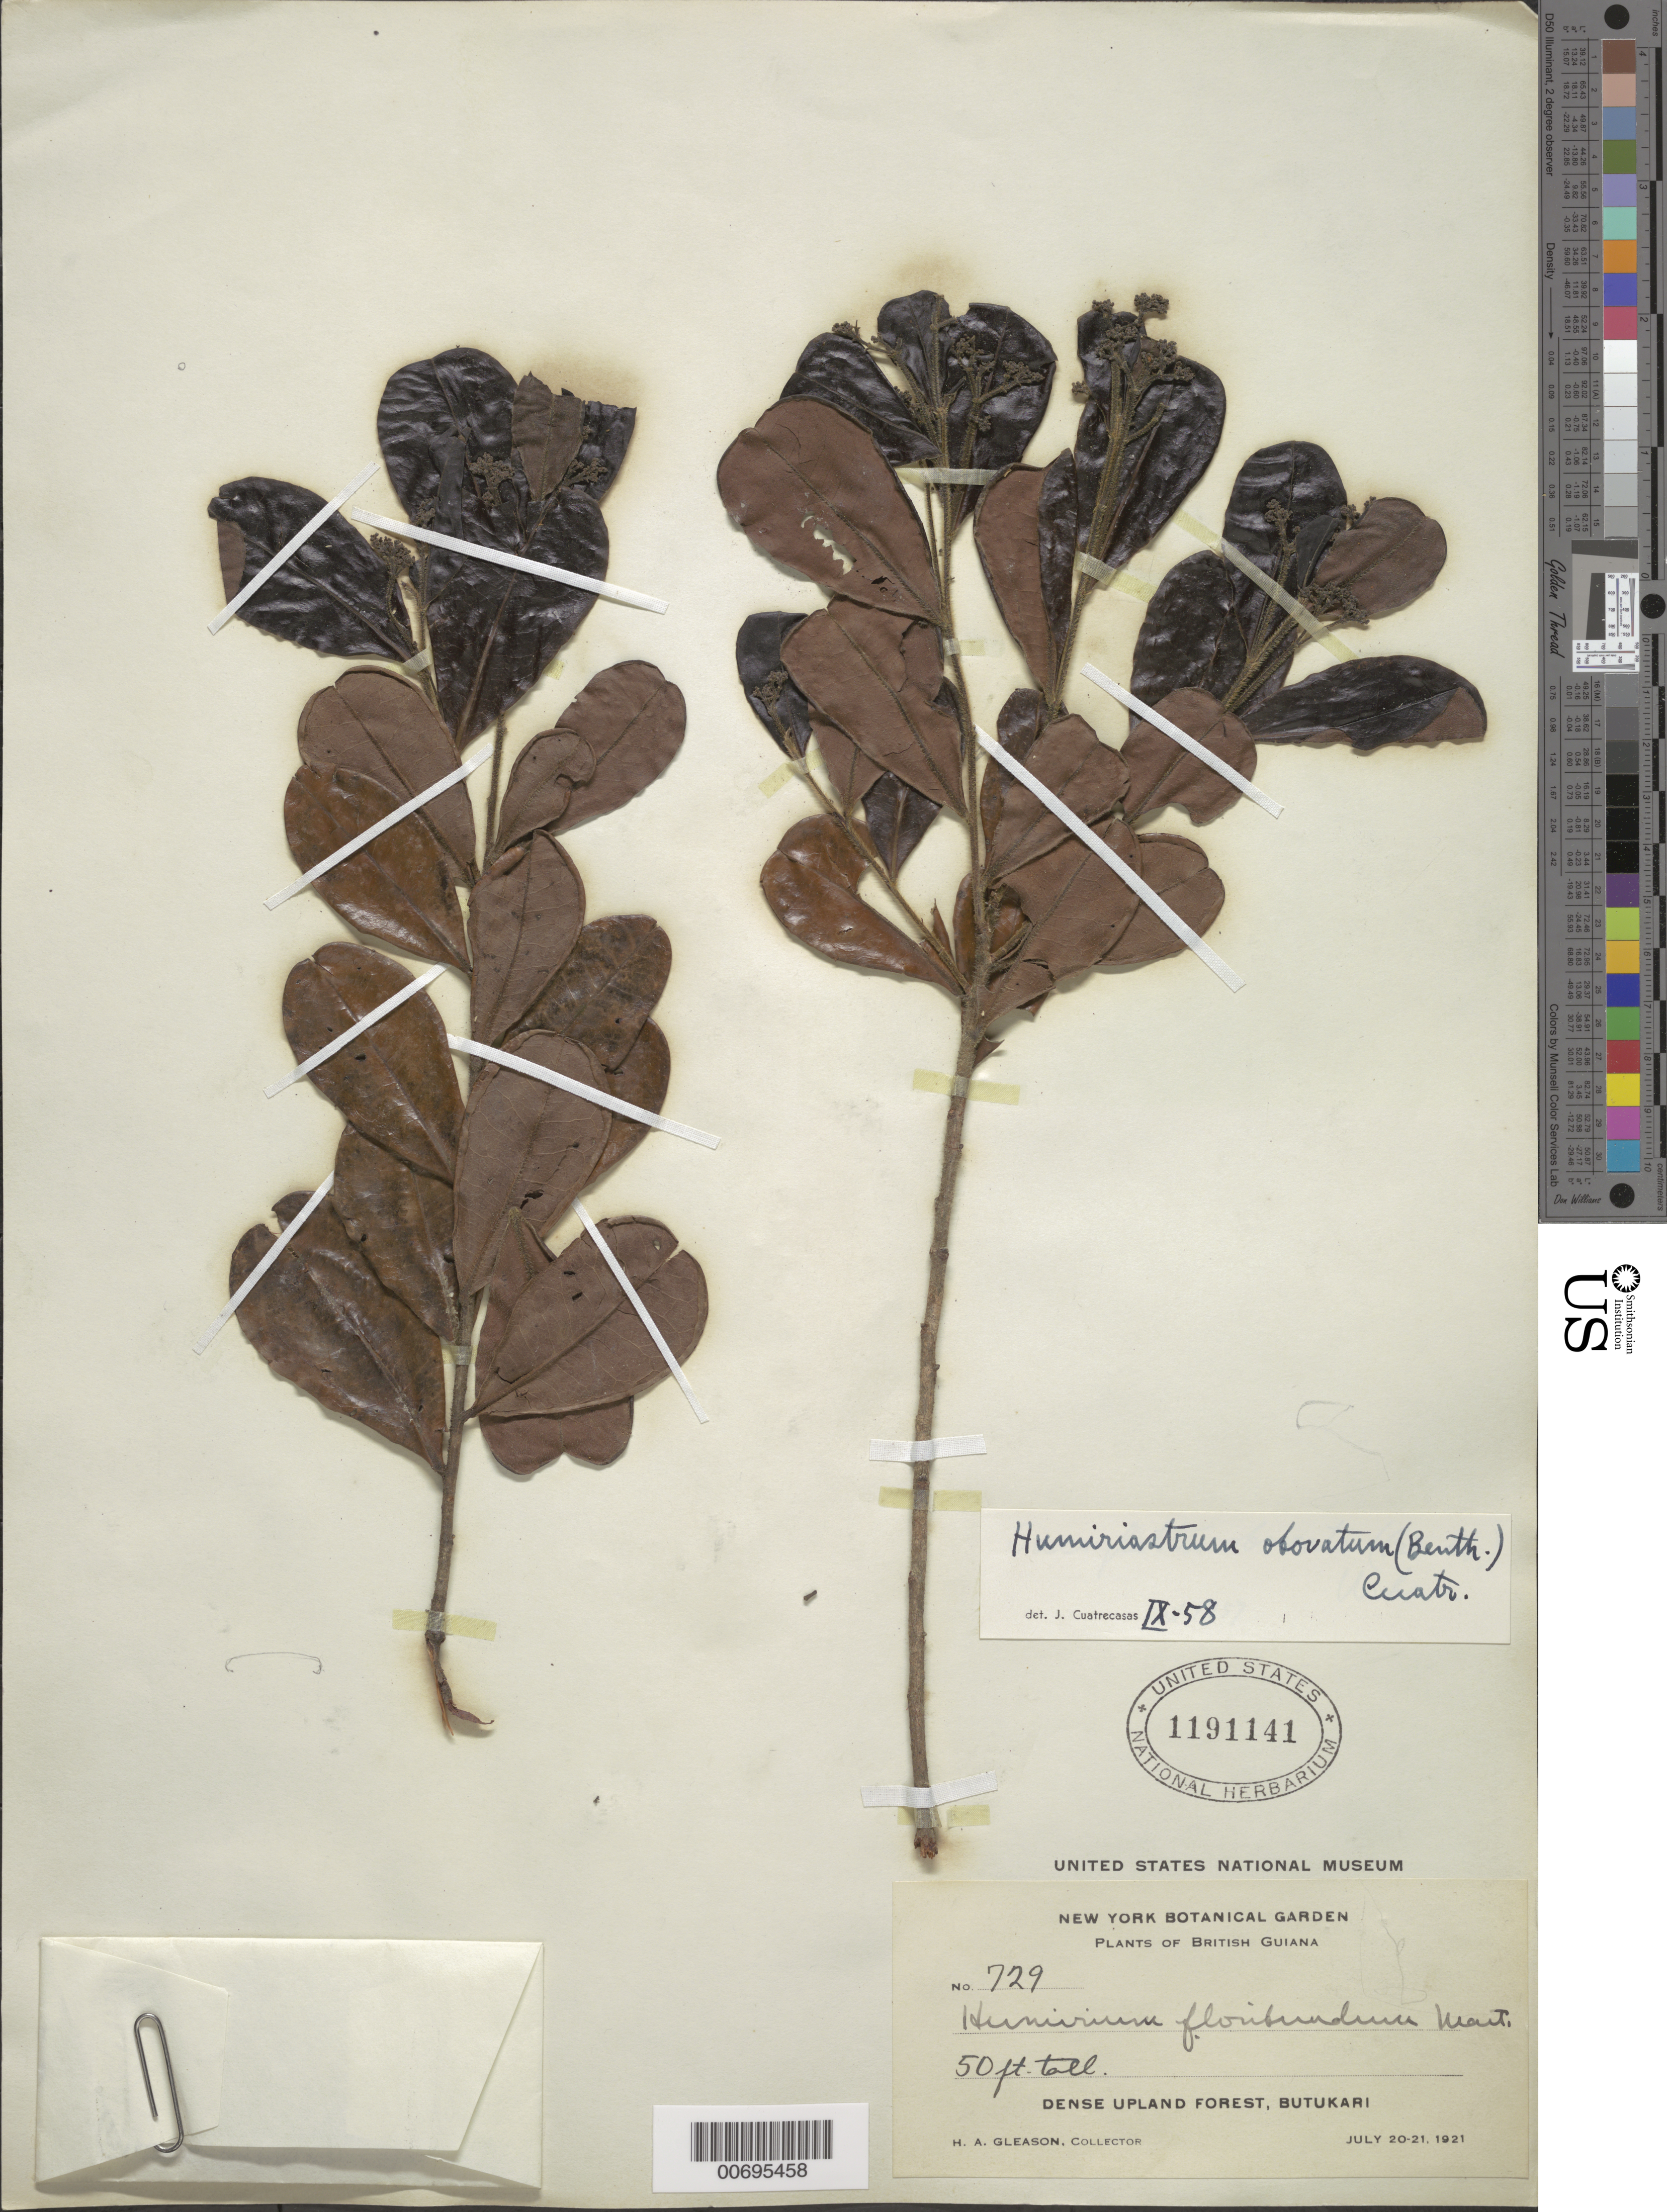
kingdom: Plantae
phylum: Tracheophyta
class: Magnoliopsida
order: Malpighiales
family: Humiriaceae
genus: Humiriastrum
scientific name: Humiriastrum obovatum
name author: (Benth.) Cuatrec.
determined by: Cuatrecasas, J.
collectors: H. A. Gleason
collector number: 729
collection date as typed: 20-Jul-21 to 21-Jul-21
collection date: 1921-07-20/1921-07-21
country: Guyana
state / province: U. Demerara-Berbice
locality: Butukari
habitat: Dense upland forest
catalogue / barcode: US 1191141